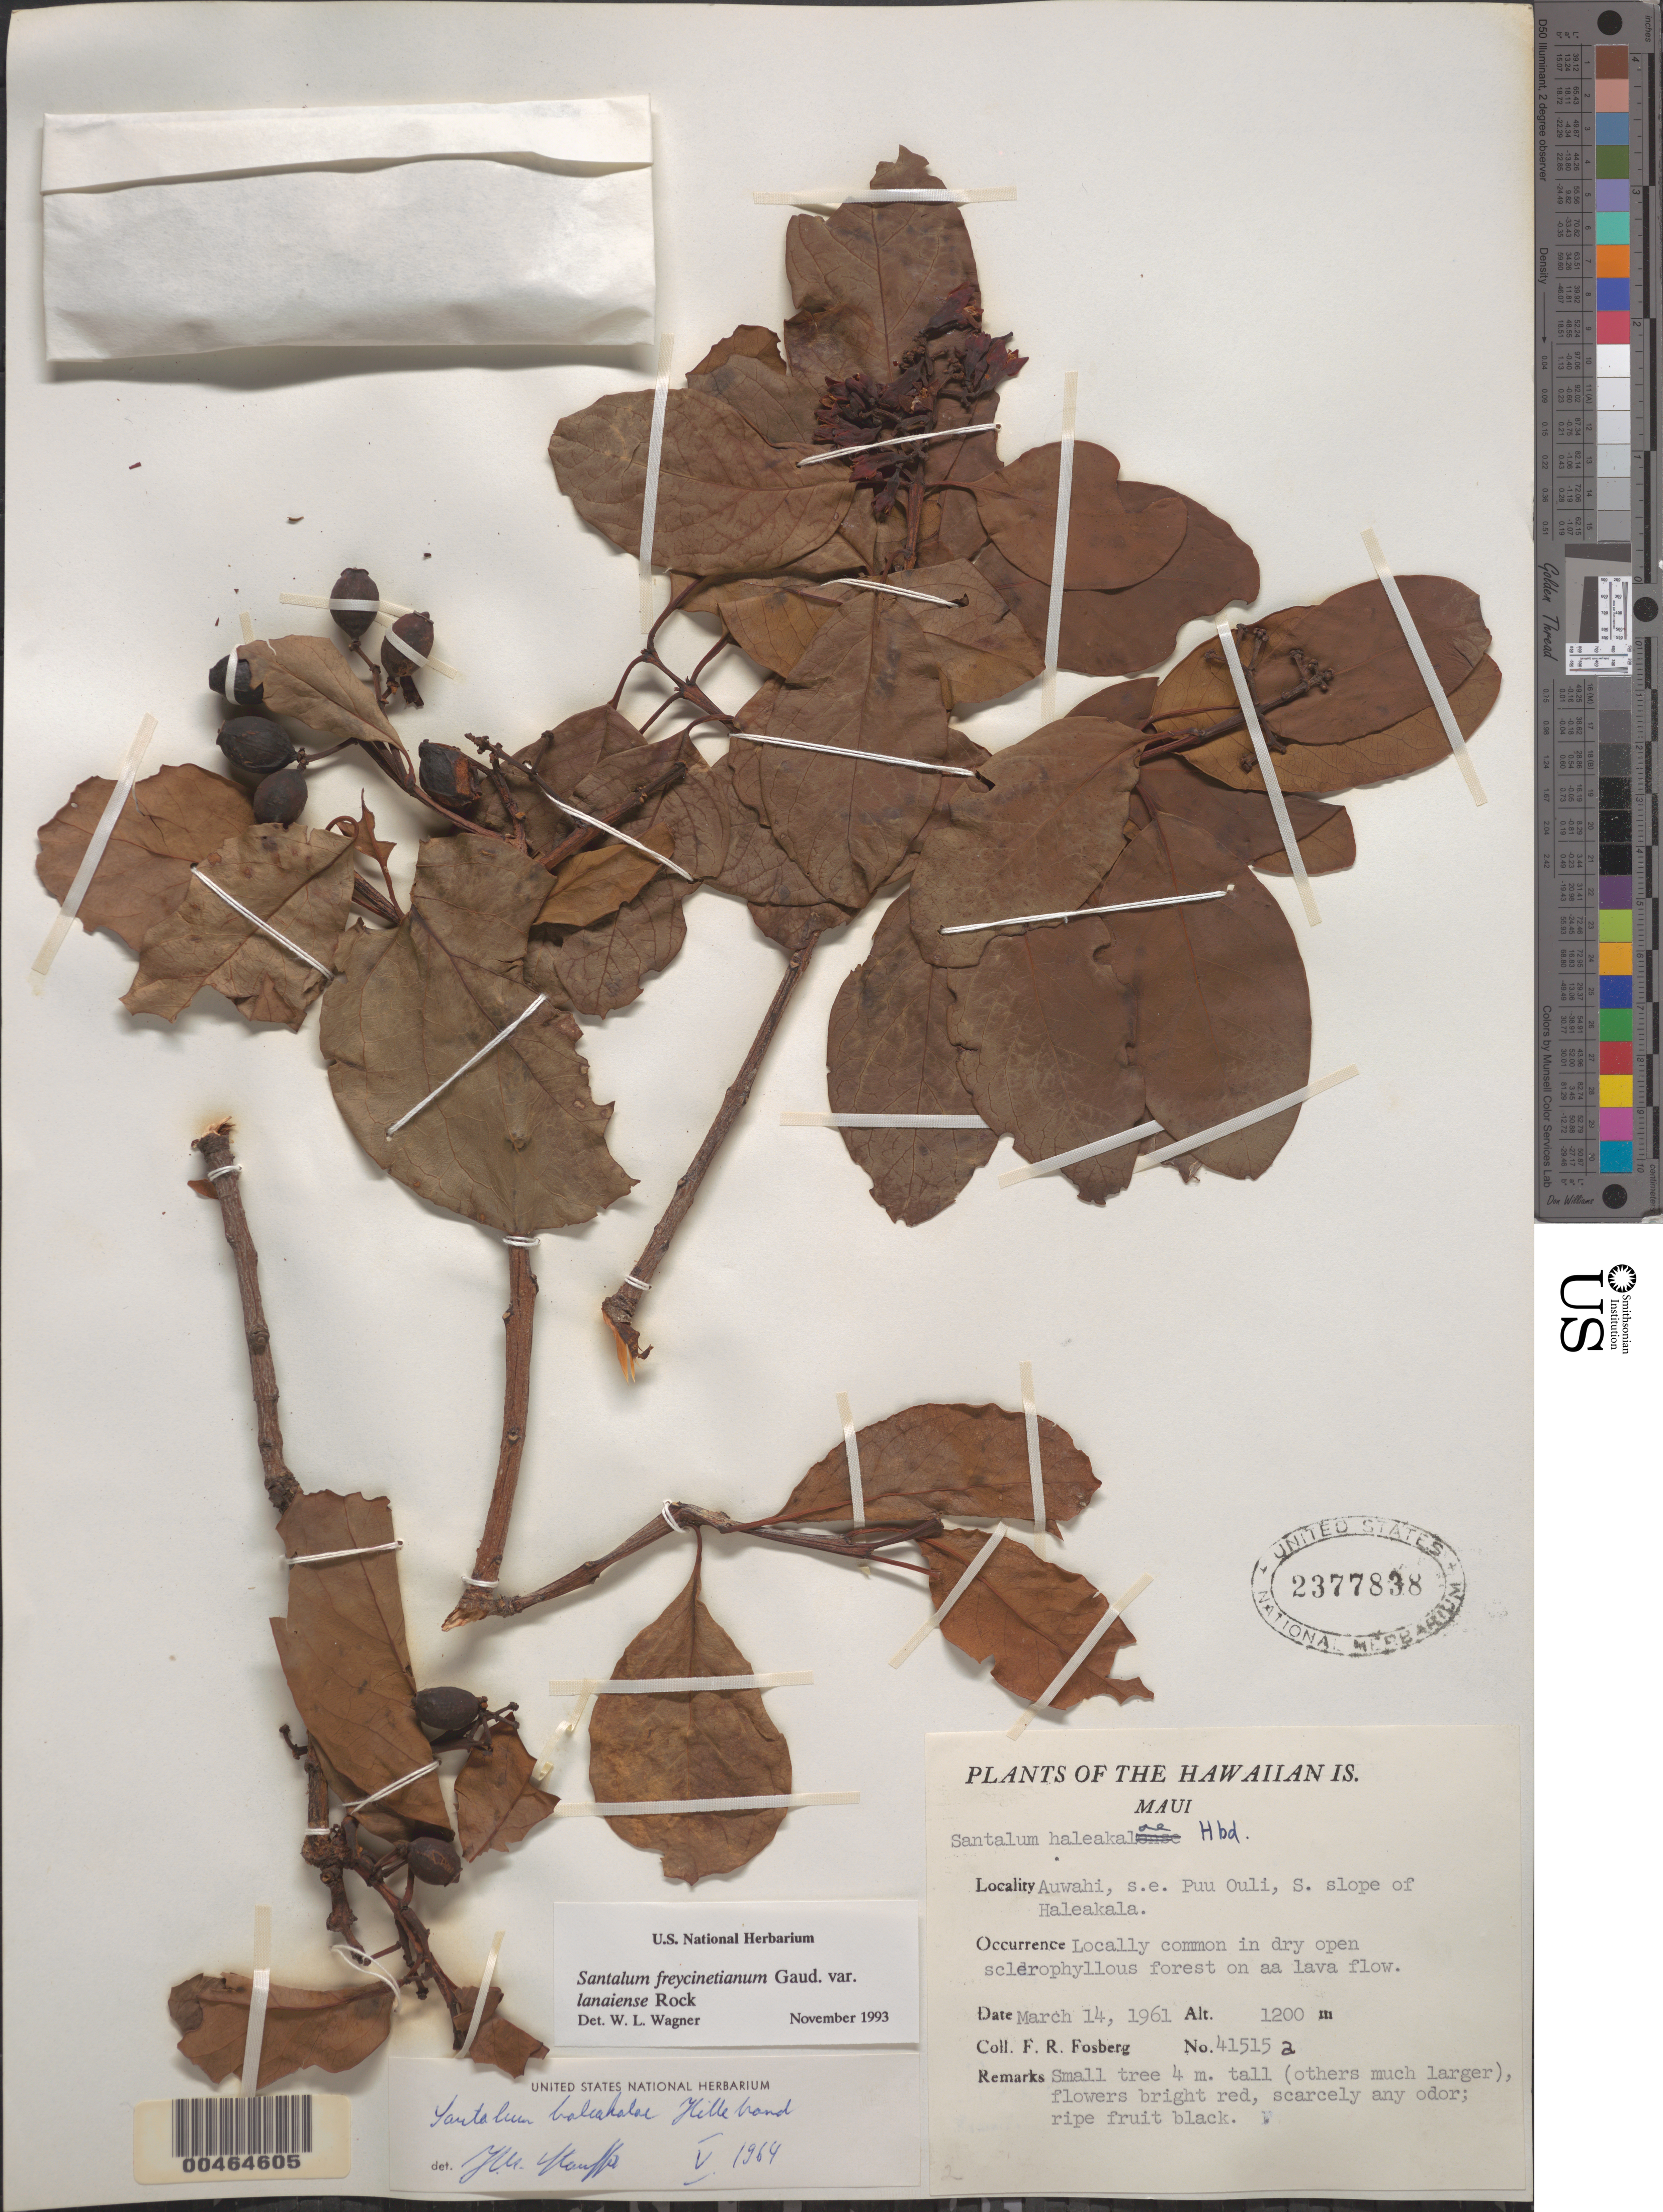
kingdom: Plantae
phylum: Tracheophyta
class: Magnoliopsida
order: Santalales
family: Santalaceae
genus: Santalum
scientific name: Santalum haleakalae var. lanaiense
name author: (Rock) Harbaugh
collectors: F. R. Fosberg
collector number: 41515a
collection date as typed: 14 Mar 1961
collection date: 1961-03-14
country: United States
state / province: Hawaii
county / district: Maui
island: Maui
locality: Auwahi, southeast Puu Ouli, south slope of Haleakala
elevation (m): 1200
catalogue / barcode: US 2377838